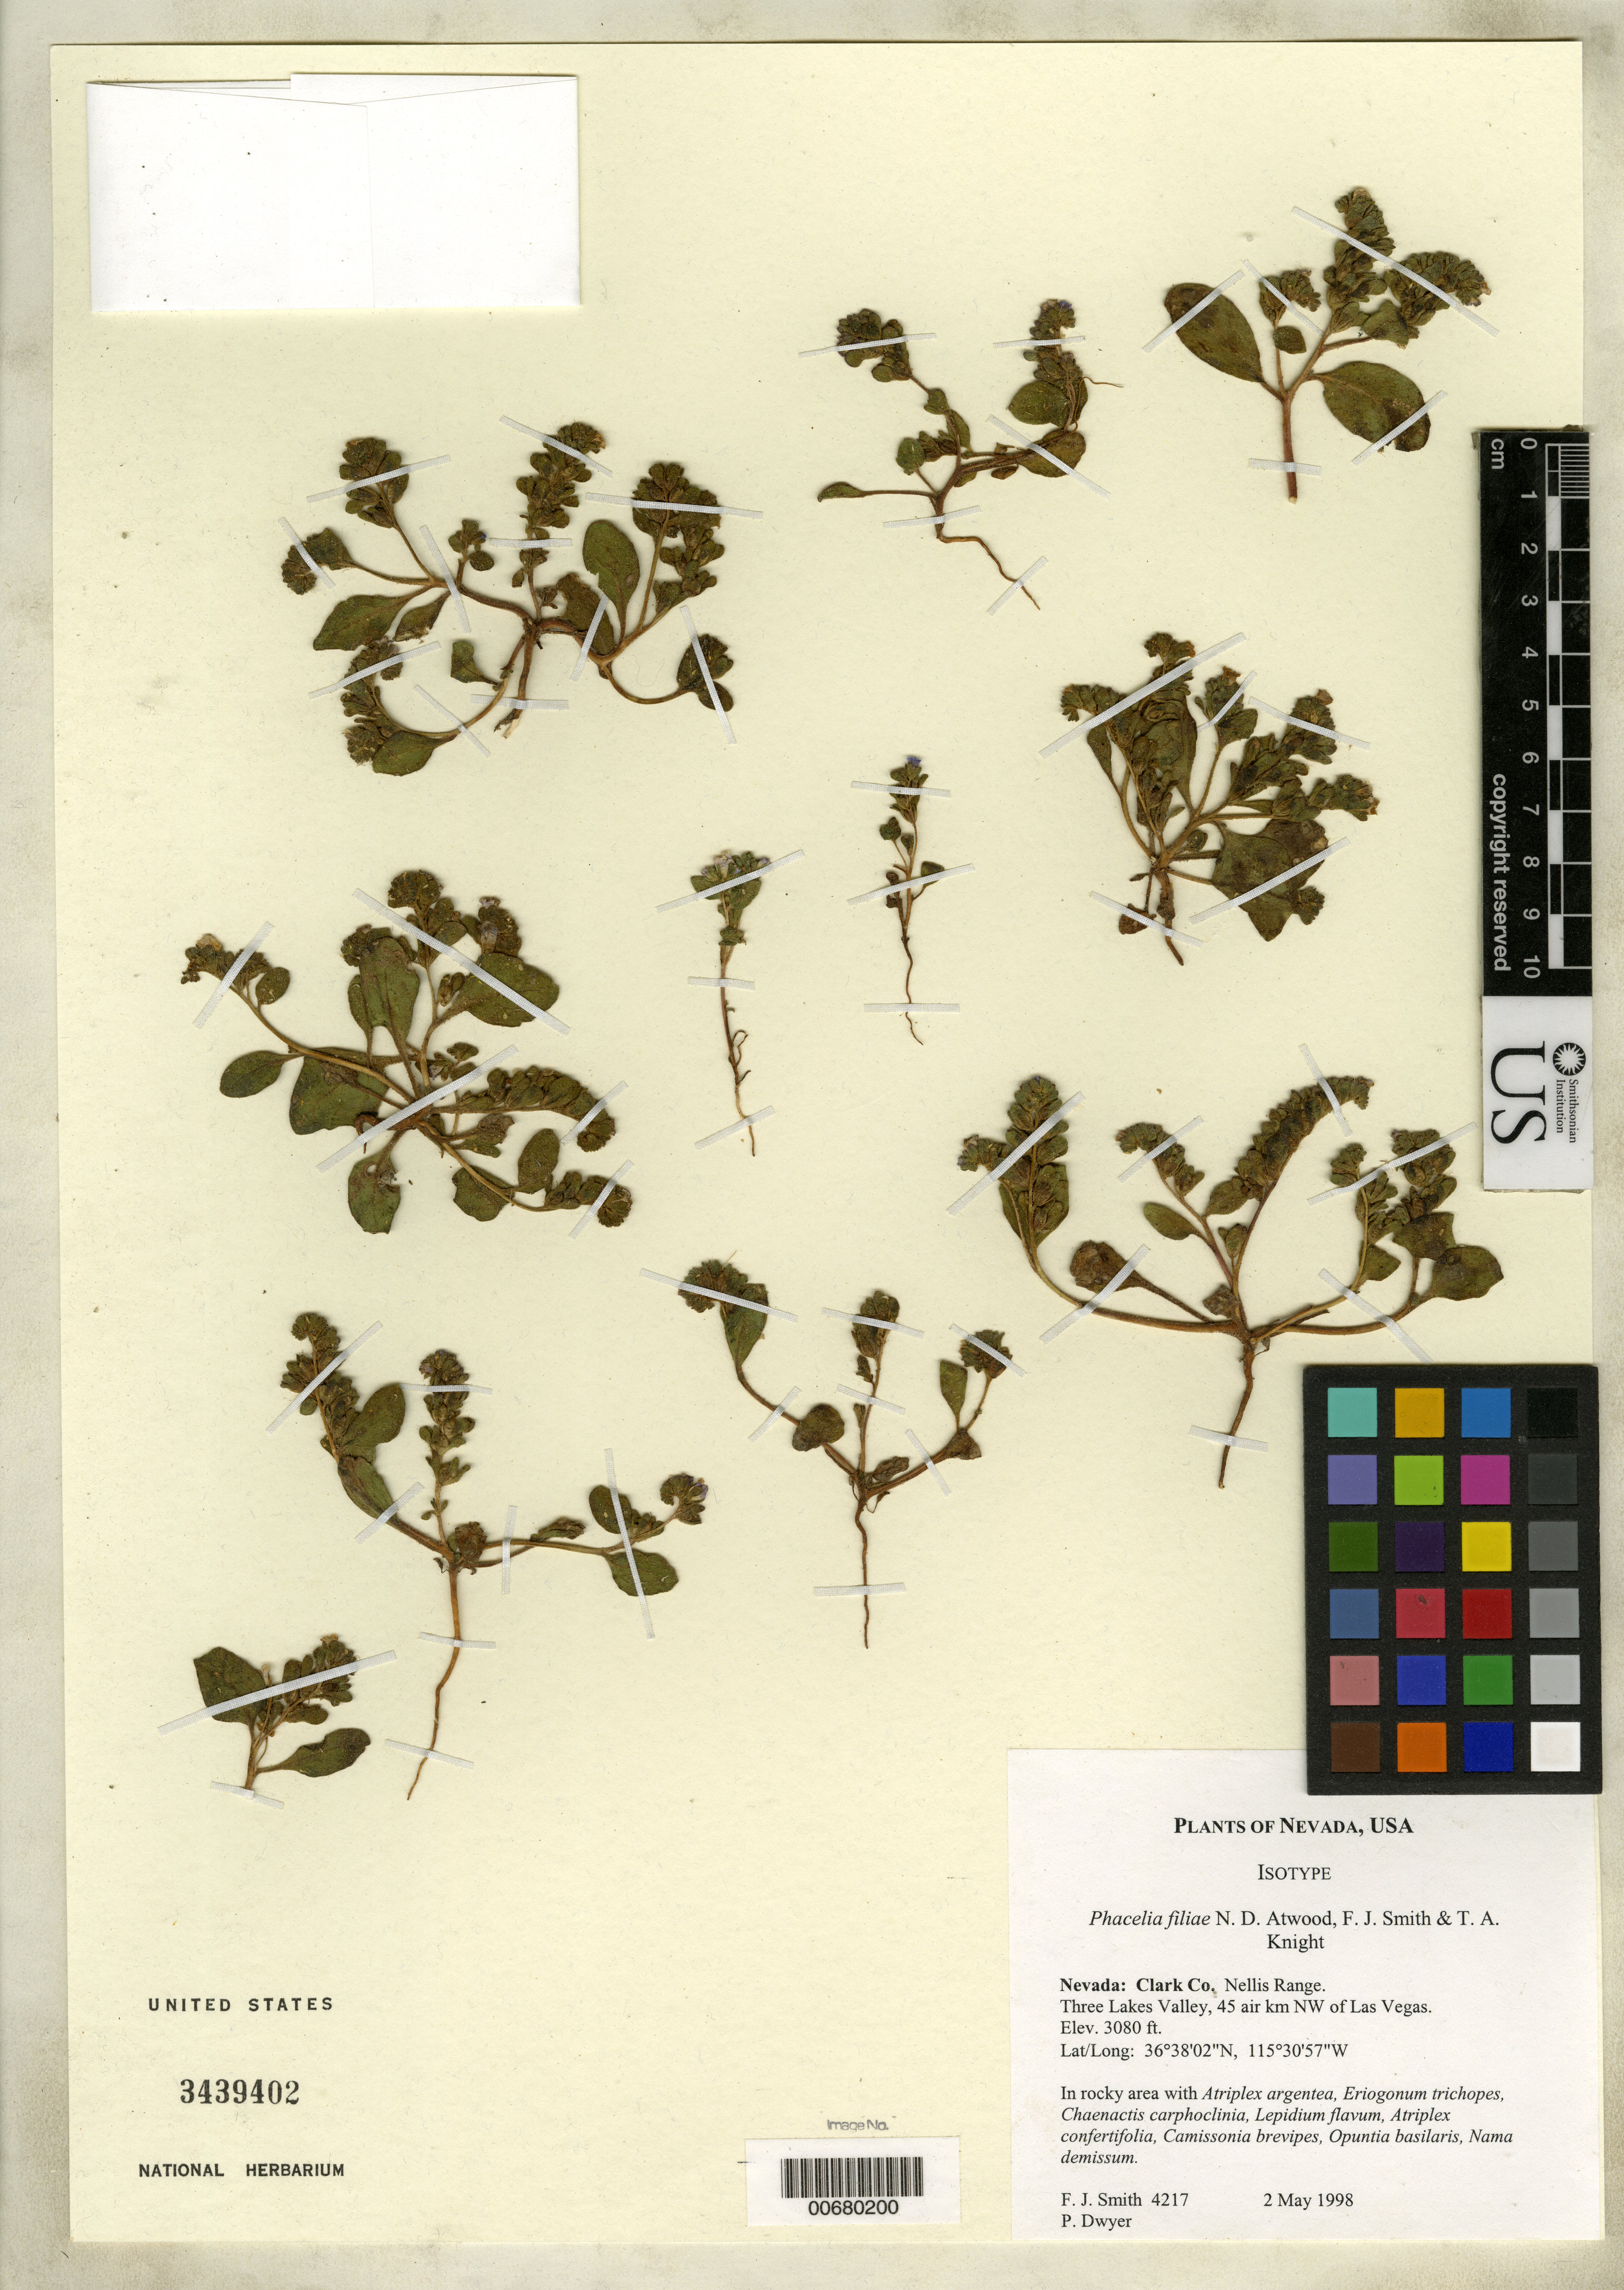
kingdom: Plantae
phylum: Tracheophyta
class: Magnoliopsida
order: Boraginales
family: Hydrophyllaceae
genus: Phacelia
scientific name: Phacelia filiae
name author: Atwood et al.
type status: Isotype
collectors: F. Smith & P. Dwyer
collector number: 4217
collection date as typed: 02 May 1998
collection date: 1998-05-02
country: United States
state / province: Nevada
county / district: Clark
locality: Nellis Range. Three Lakes Valley, 45 air km NW of Las Vegas.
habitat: In rocky area.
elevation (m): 939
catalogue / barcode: US 3439402